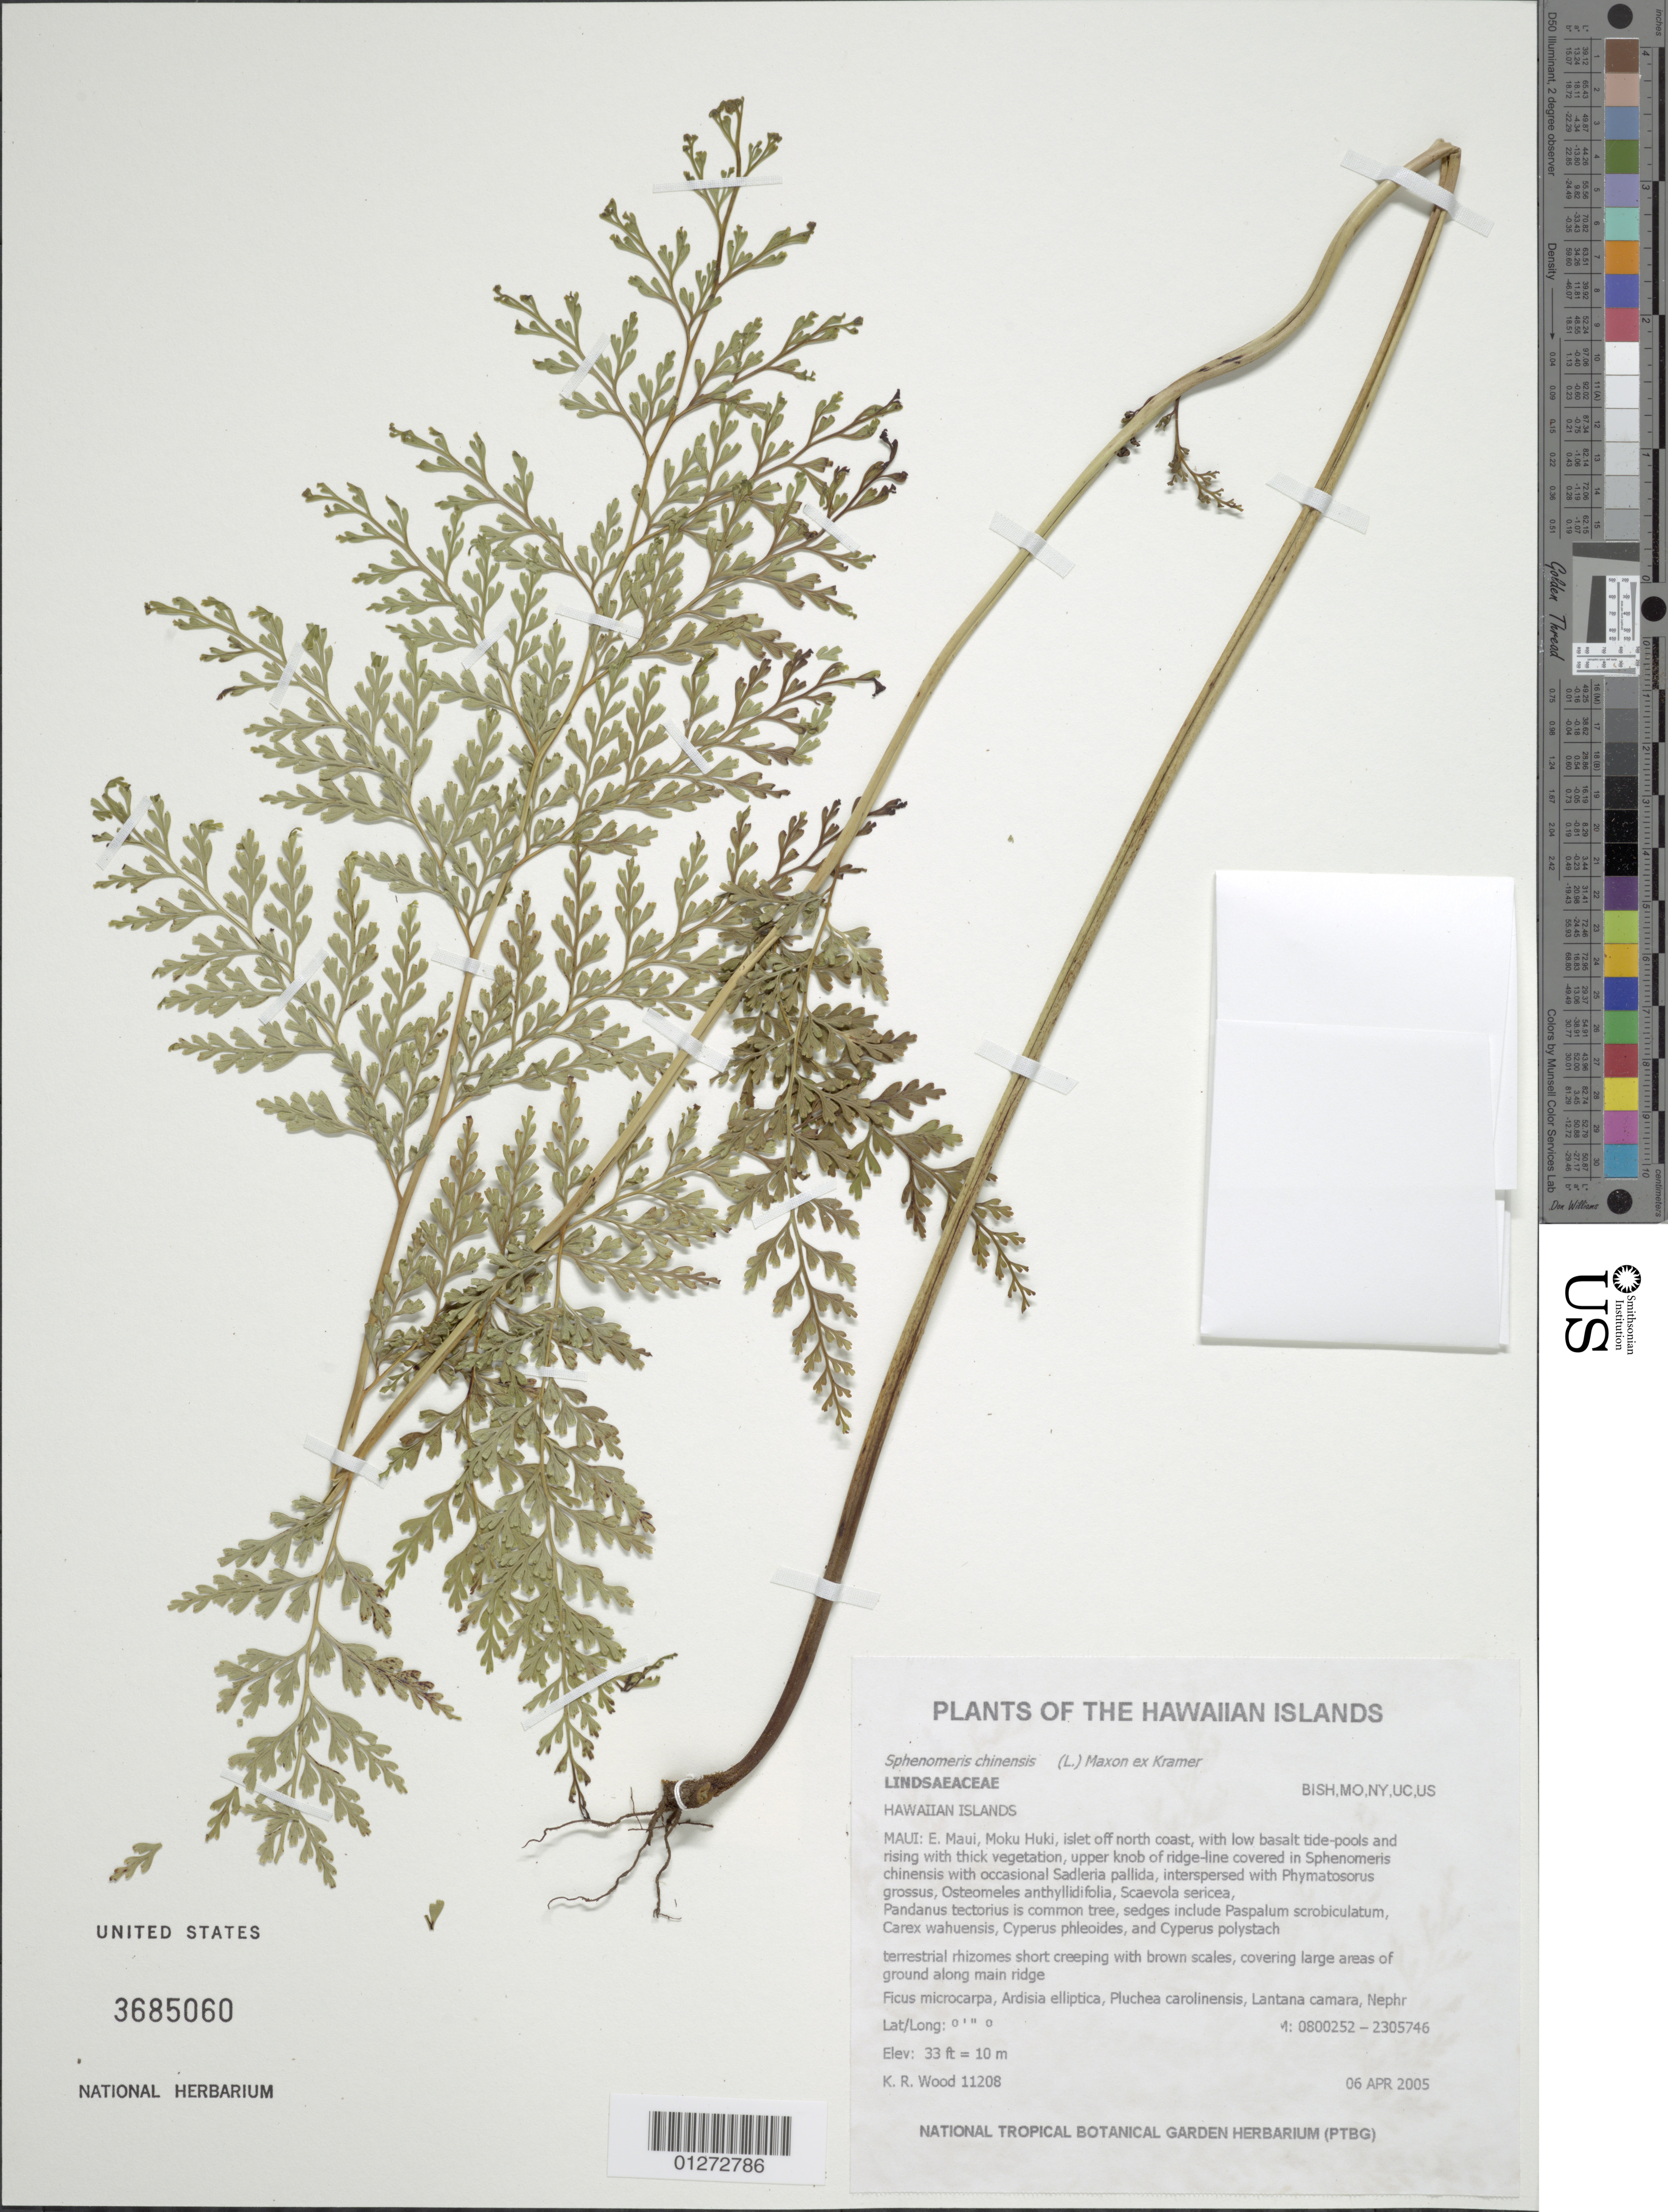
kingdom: Plantae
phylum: Tracheophyta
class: Polypodiopsida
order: Polypodiales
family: Lindsaeaceae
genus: Sphenomeris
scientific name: Sphenomeris chinensis var. chinensis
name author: (L.) Maxon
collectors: K. R. Wood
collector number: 11208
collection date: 2005-04-06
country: United States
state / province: Hawaii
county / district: Maui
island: Maui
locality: E. Maui, Moku Huki, islet off north coast.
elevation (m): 10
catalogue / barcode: US 3685060